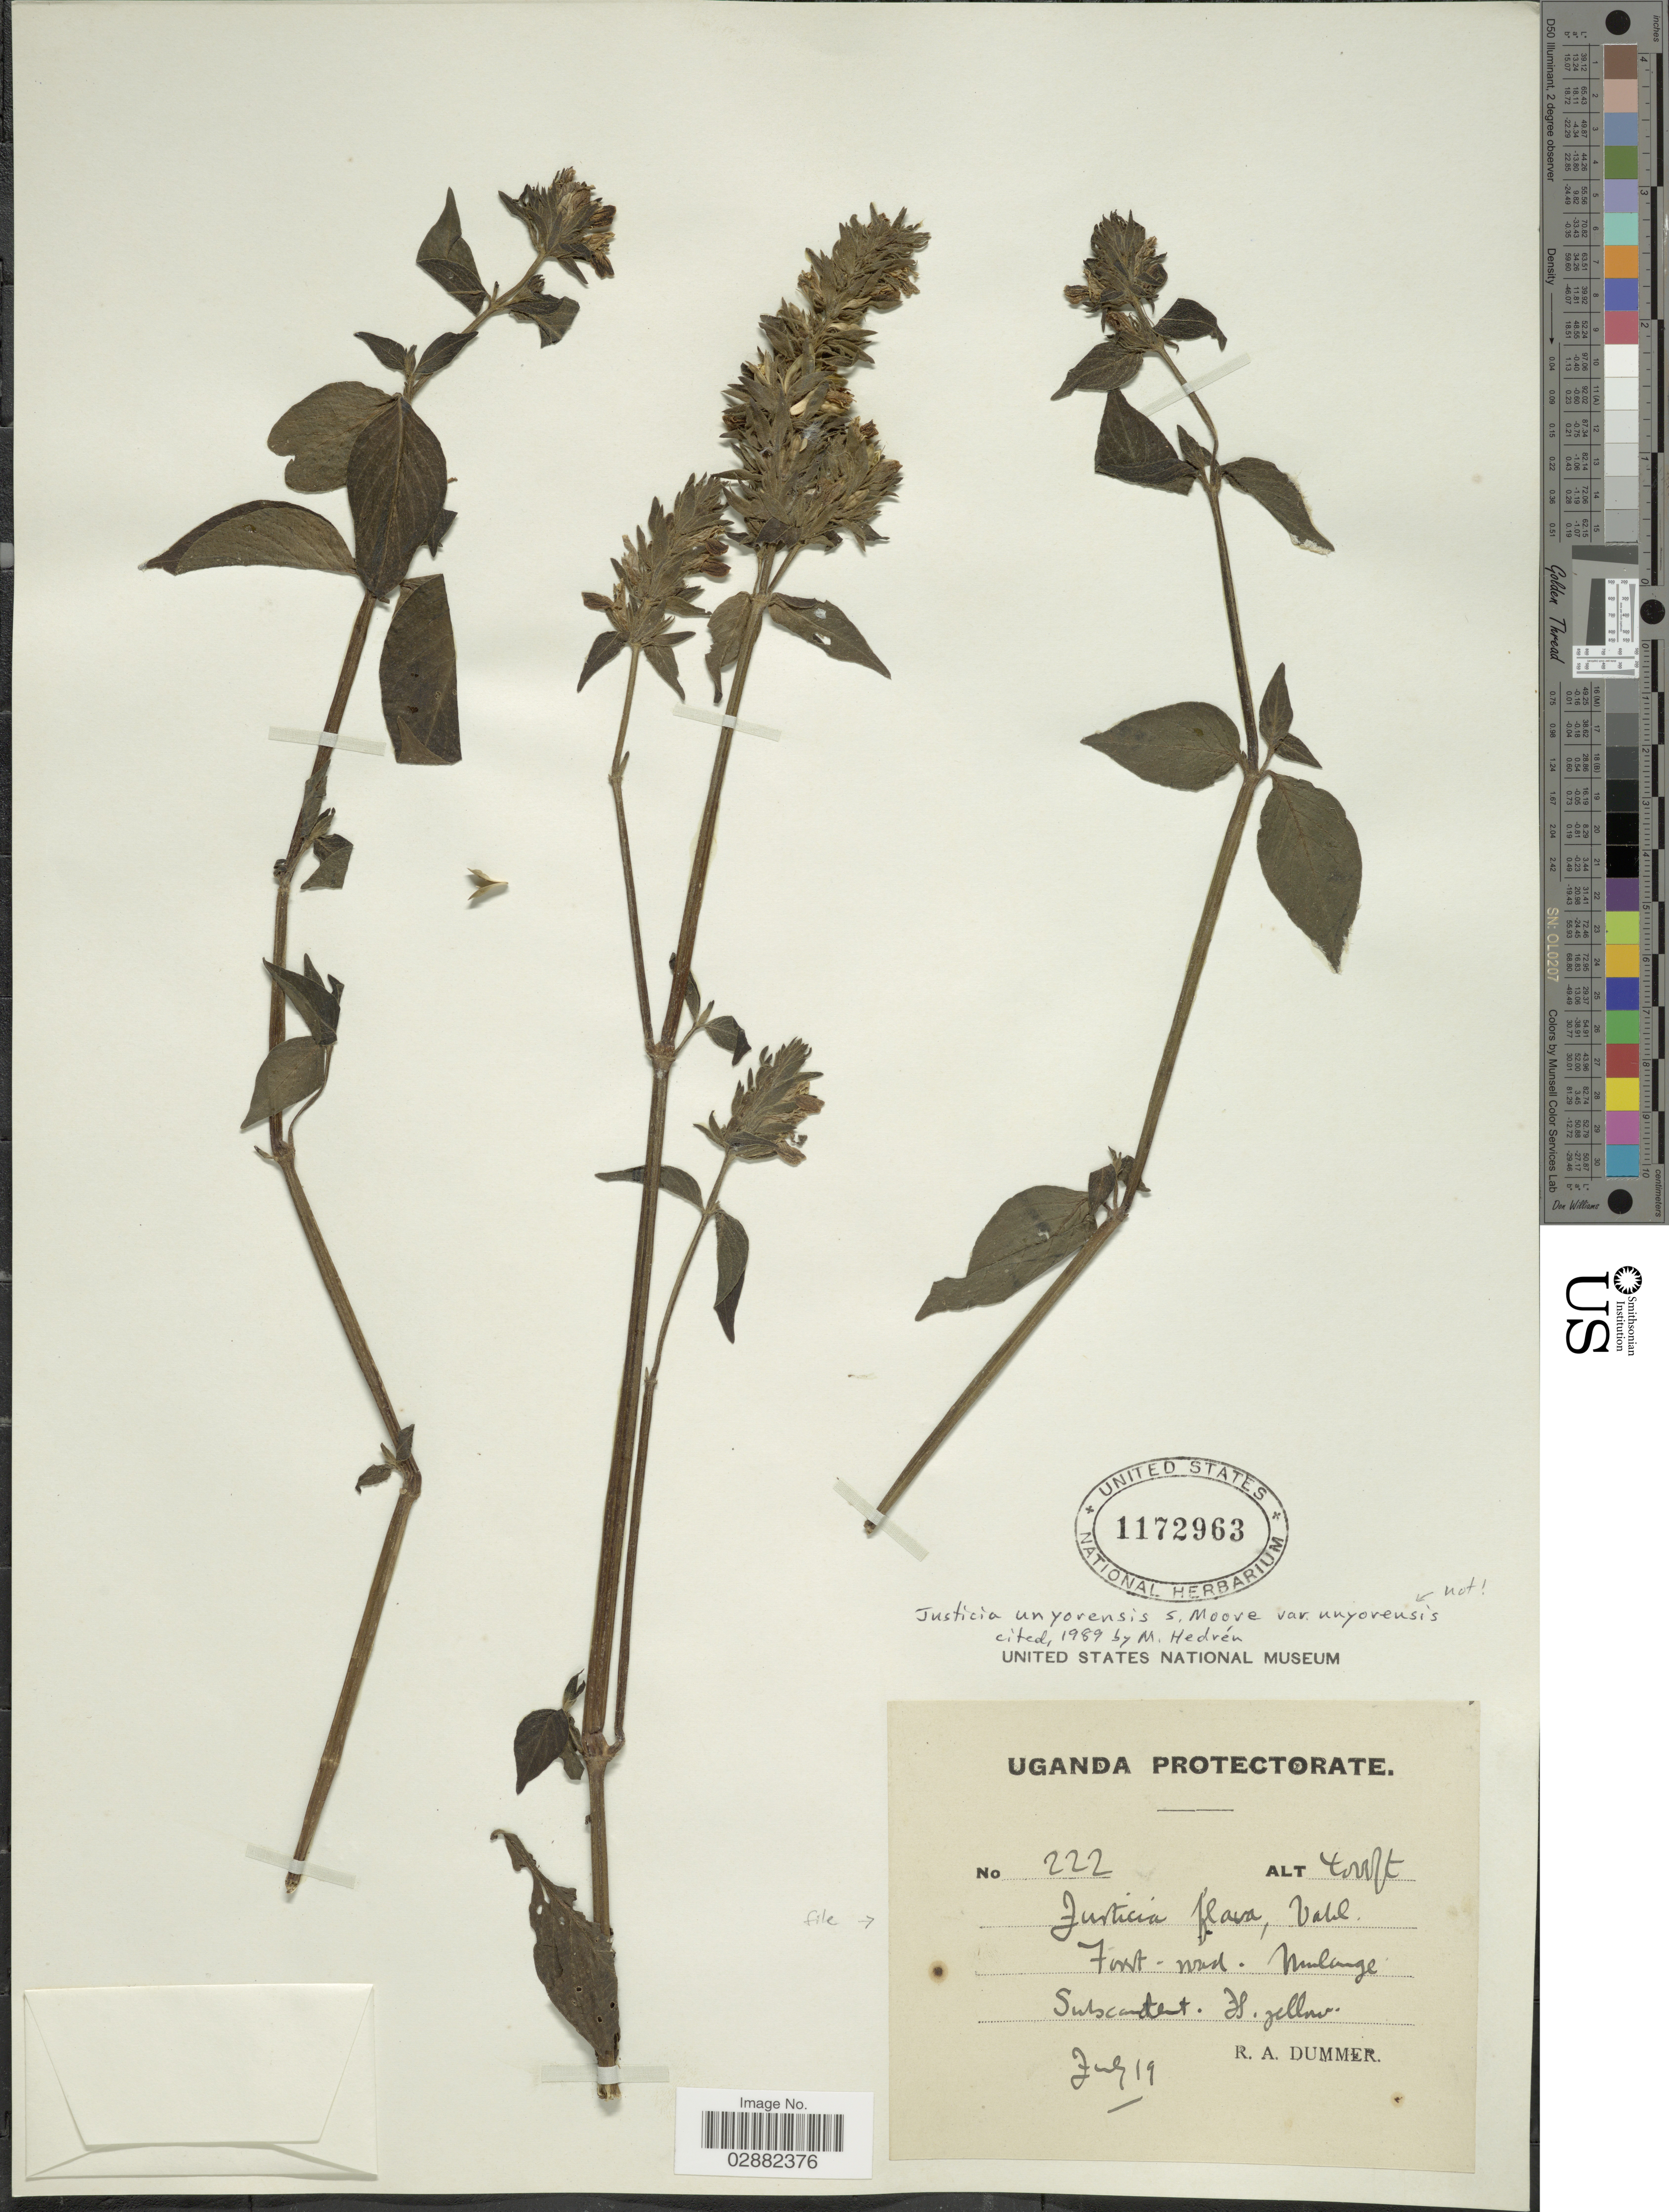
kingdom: Plantae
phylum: Tracheophyta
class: Magnoliopsida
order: Lamiales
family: Acanthaceae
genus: Justicia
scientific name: Justicia flava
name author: (Forssk.) Vahl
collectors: R. Dümmer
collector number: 222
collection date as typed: Transcribed d/m/y: /7/19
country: Uganda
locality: Uganda Protectorate, Mulange.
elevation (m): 1219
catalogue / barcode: US 1172963